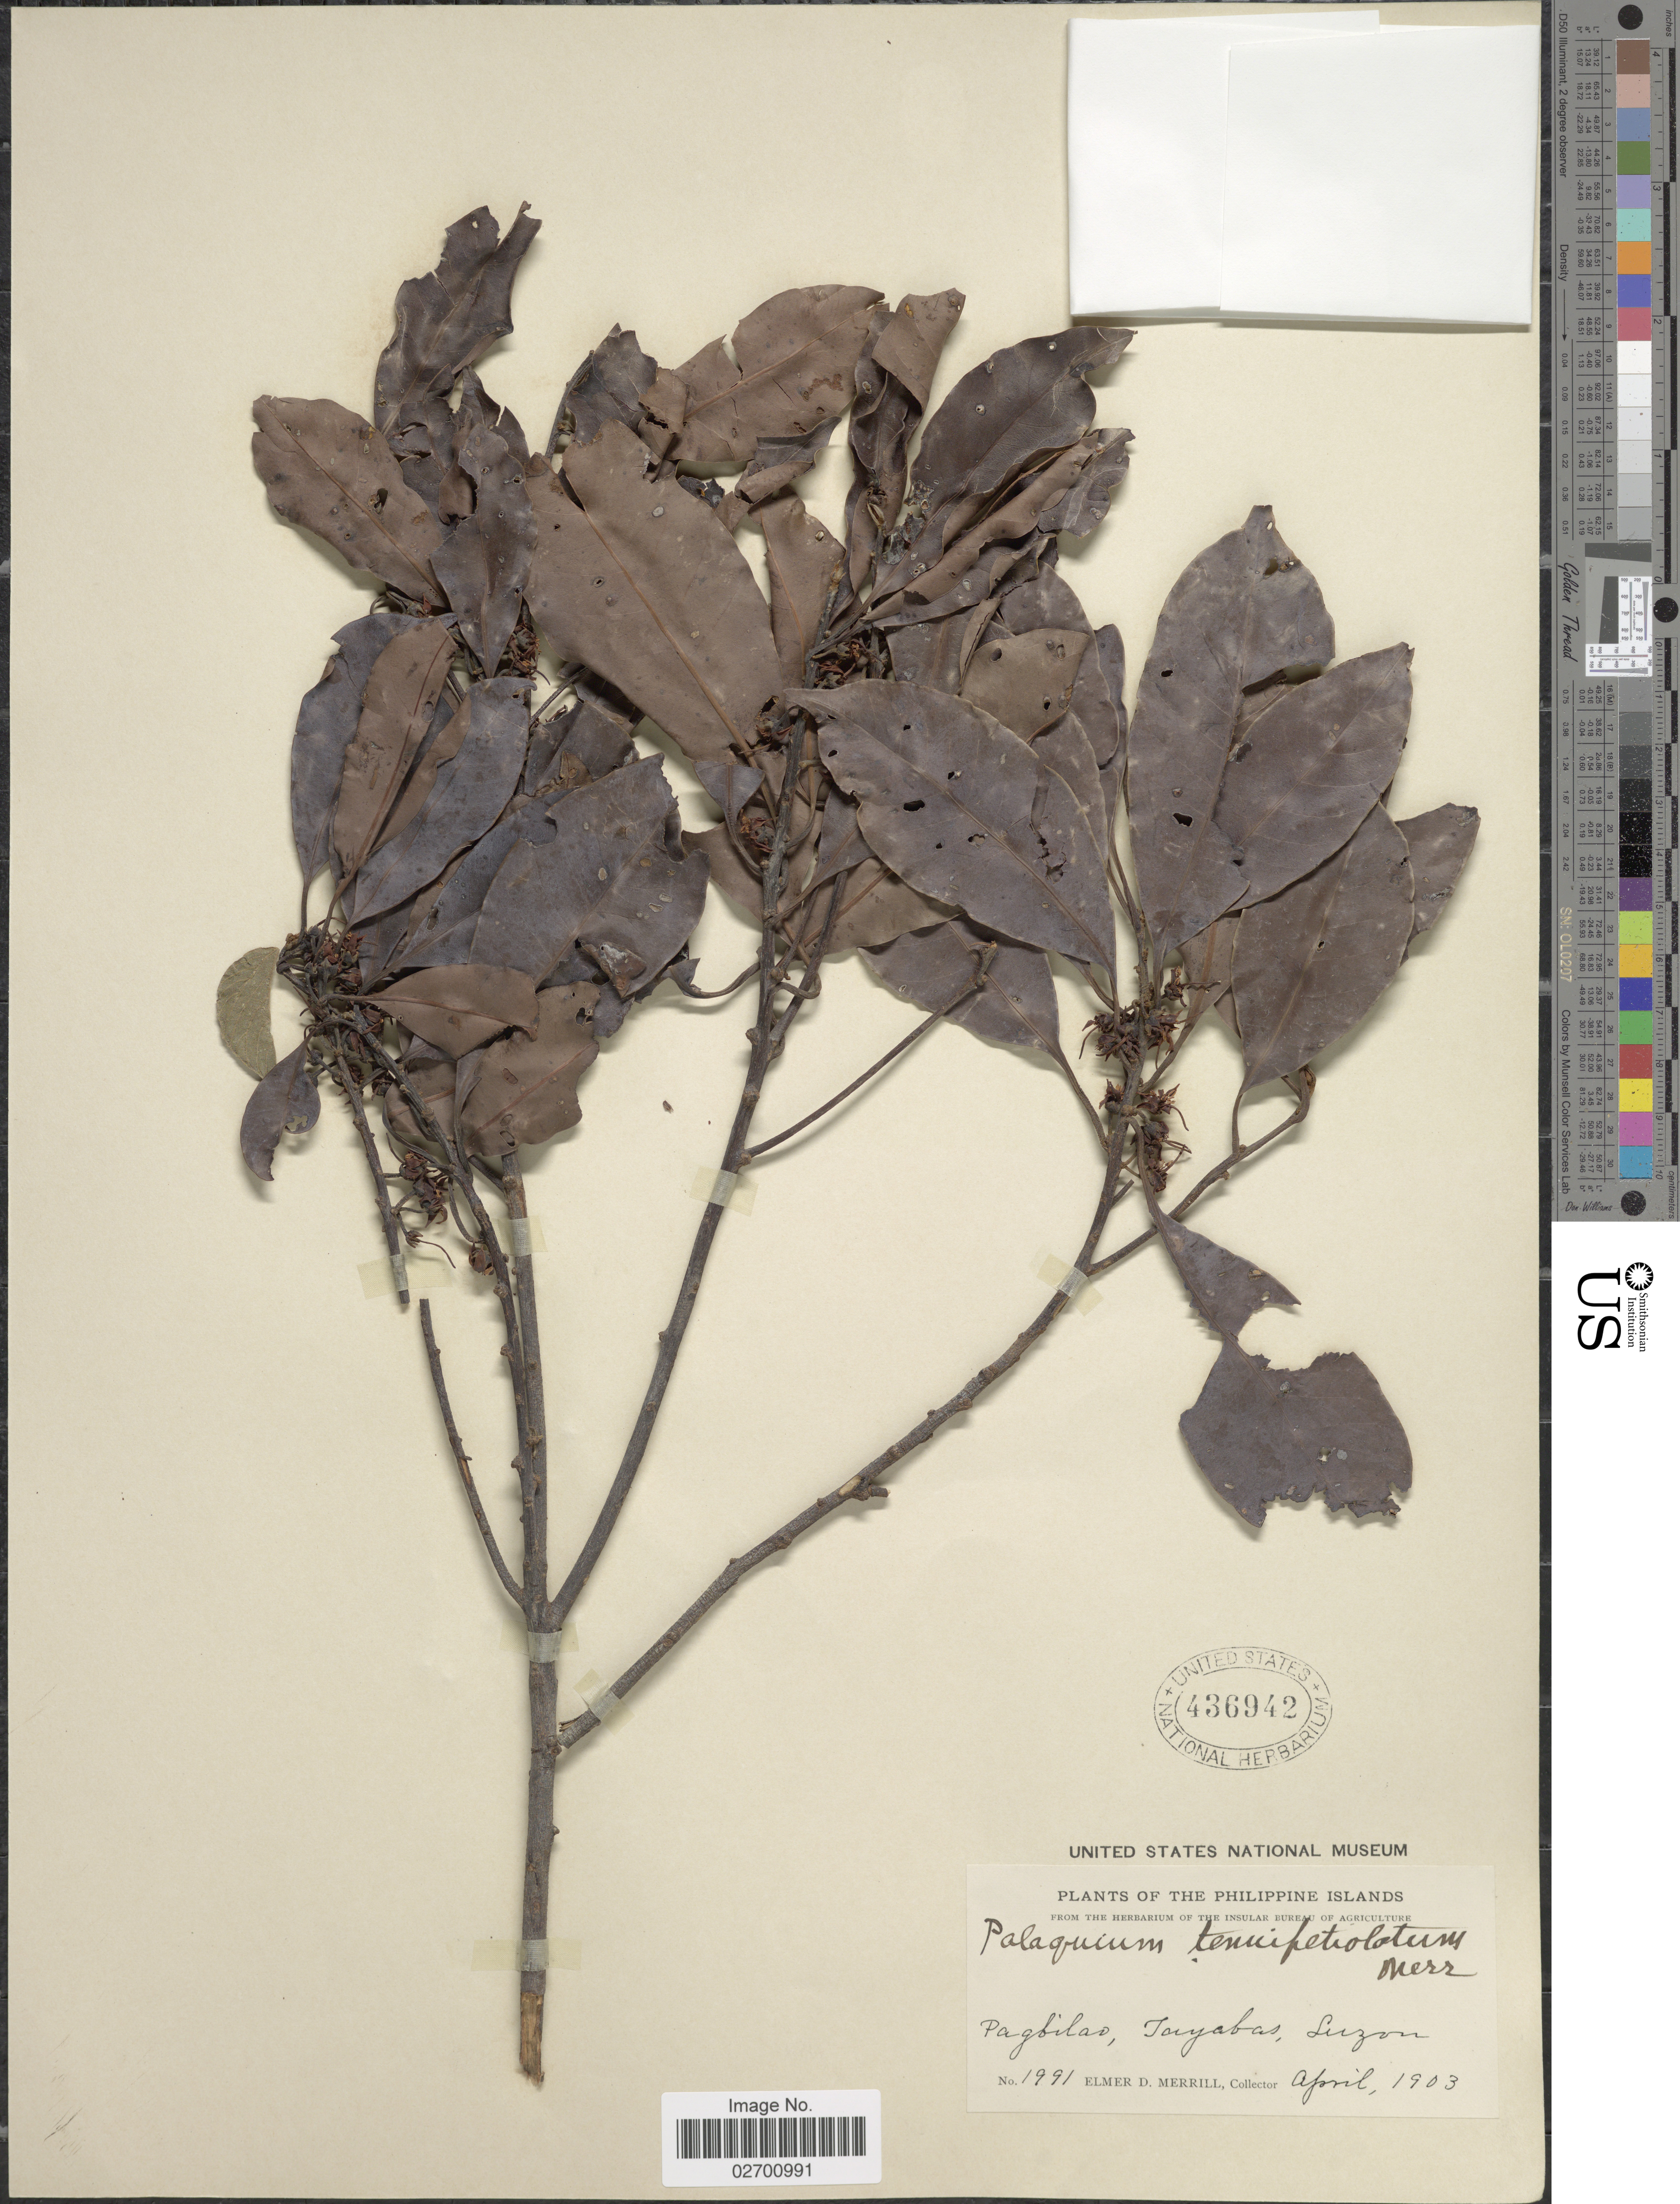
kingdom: Plantae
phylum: Tracheophyta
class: Magnoliopsida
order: Ericales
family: Sapotaceae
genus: Palaquium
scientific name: Palaquium tenuipetiolatum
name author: Merr.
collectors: E. D. Merrill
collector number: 1991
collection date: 1903-04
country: Philippines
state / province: Calabarzon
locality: Philippine Islands. Pagbilao, Tayabas, Luzon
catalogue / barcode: US 436942